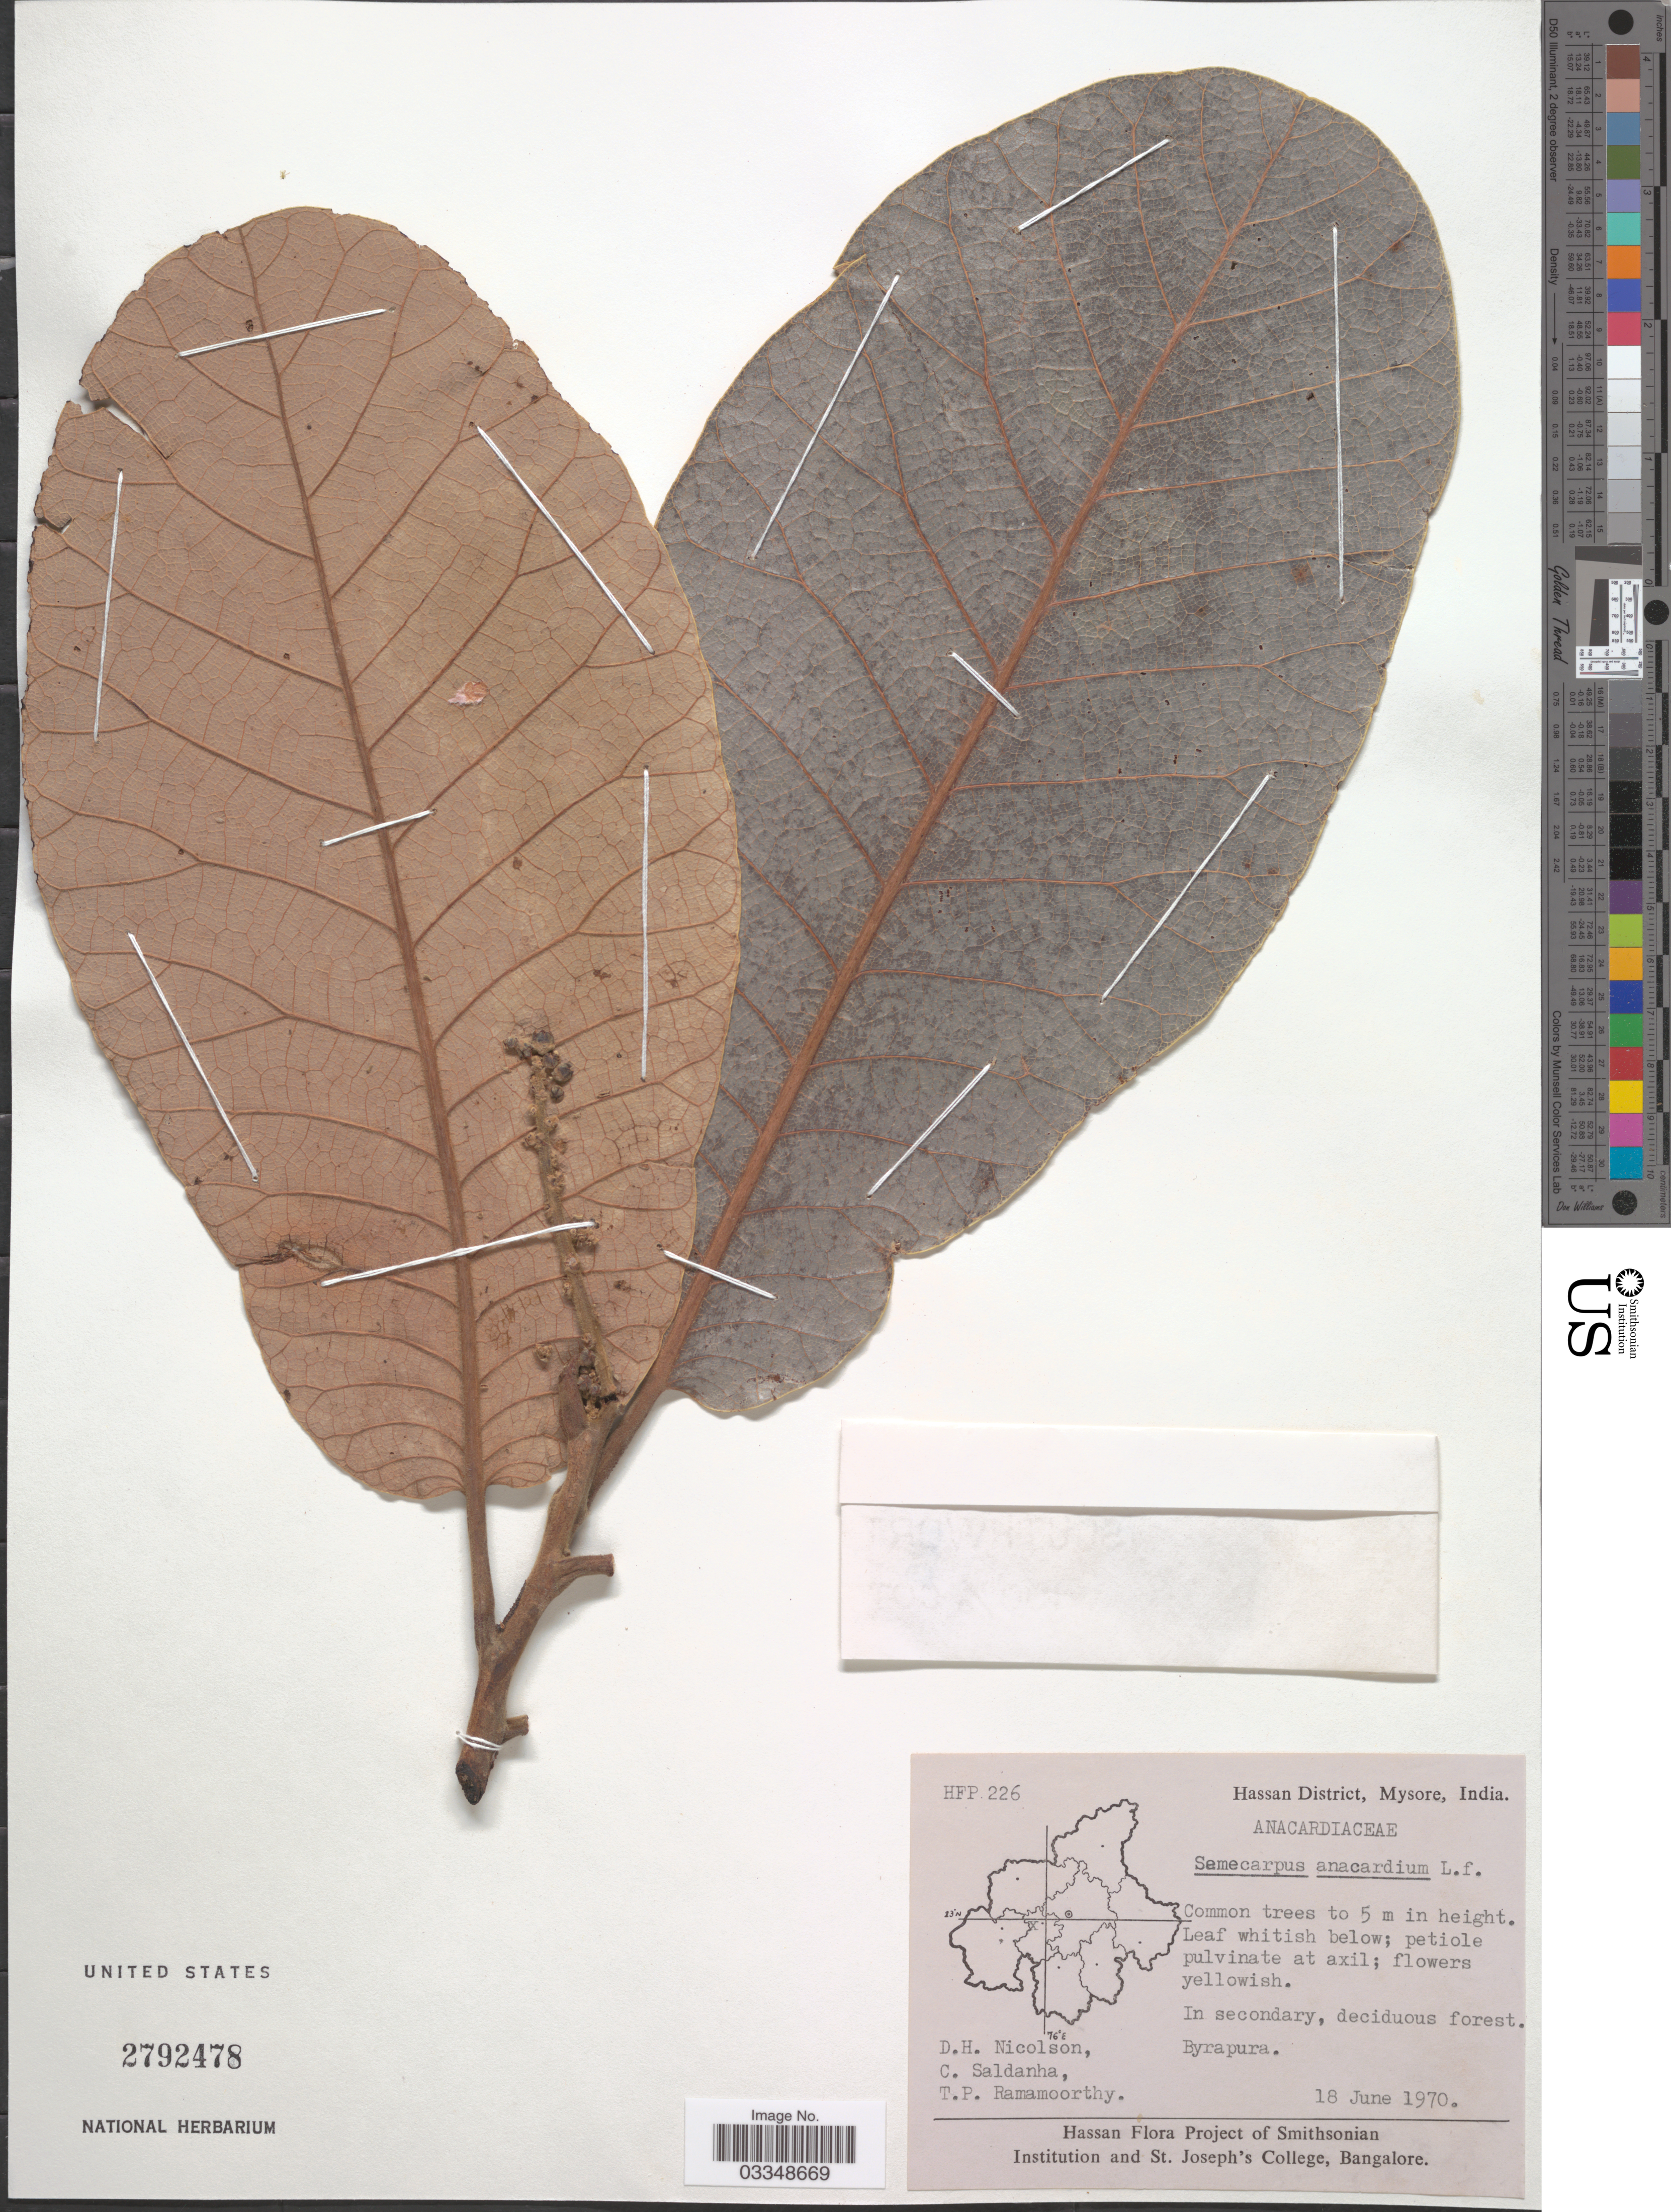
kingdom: Plantae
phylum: Tracheophyta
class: Magnoliopsida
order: Sapindales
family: Anacardiaceae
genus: Semecarpus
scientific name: Semecarpus anacardium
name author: L. f.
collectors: D. H. Nicolson, C. Saldanha & T. P. Ramamoorthy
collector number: HFP 226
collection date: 1970-06-18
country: India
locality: Hassan District, Mysore. Byrapura.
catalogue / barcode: US 2792478